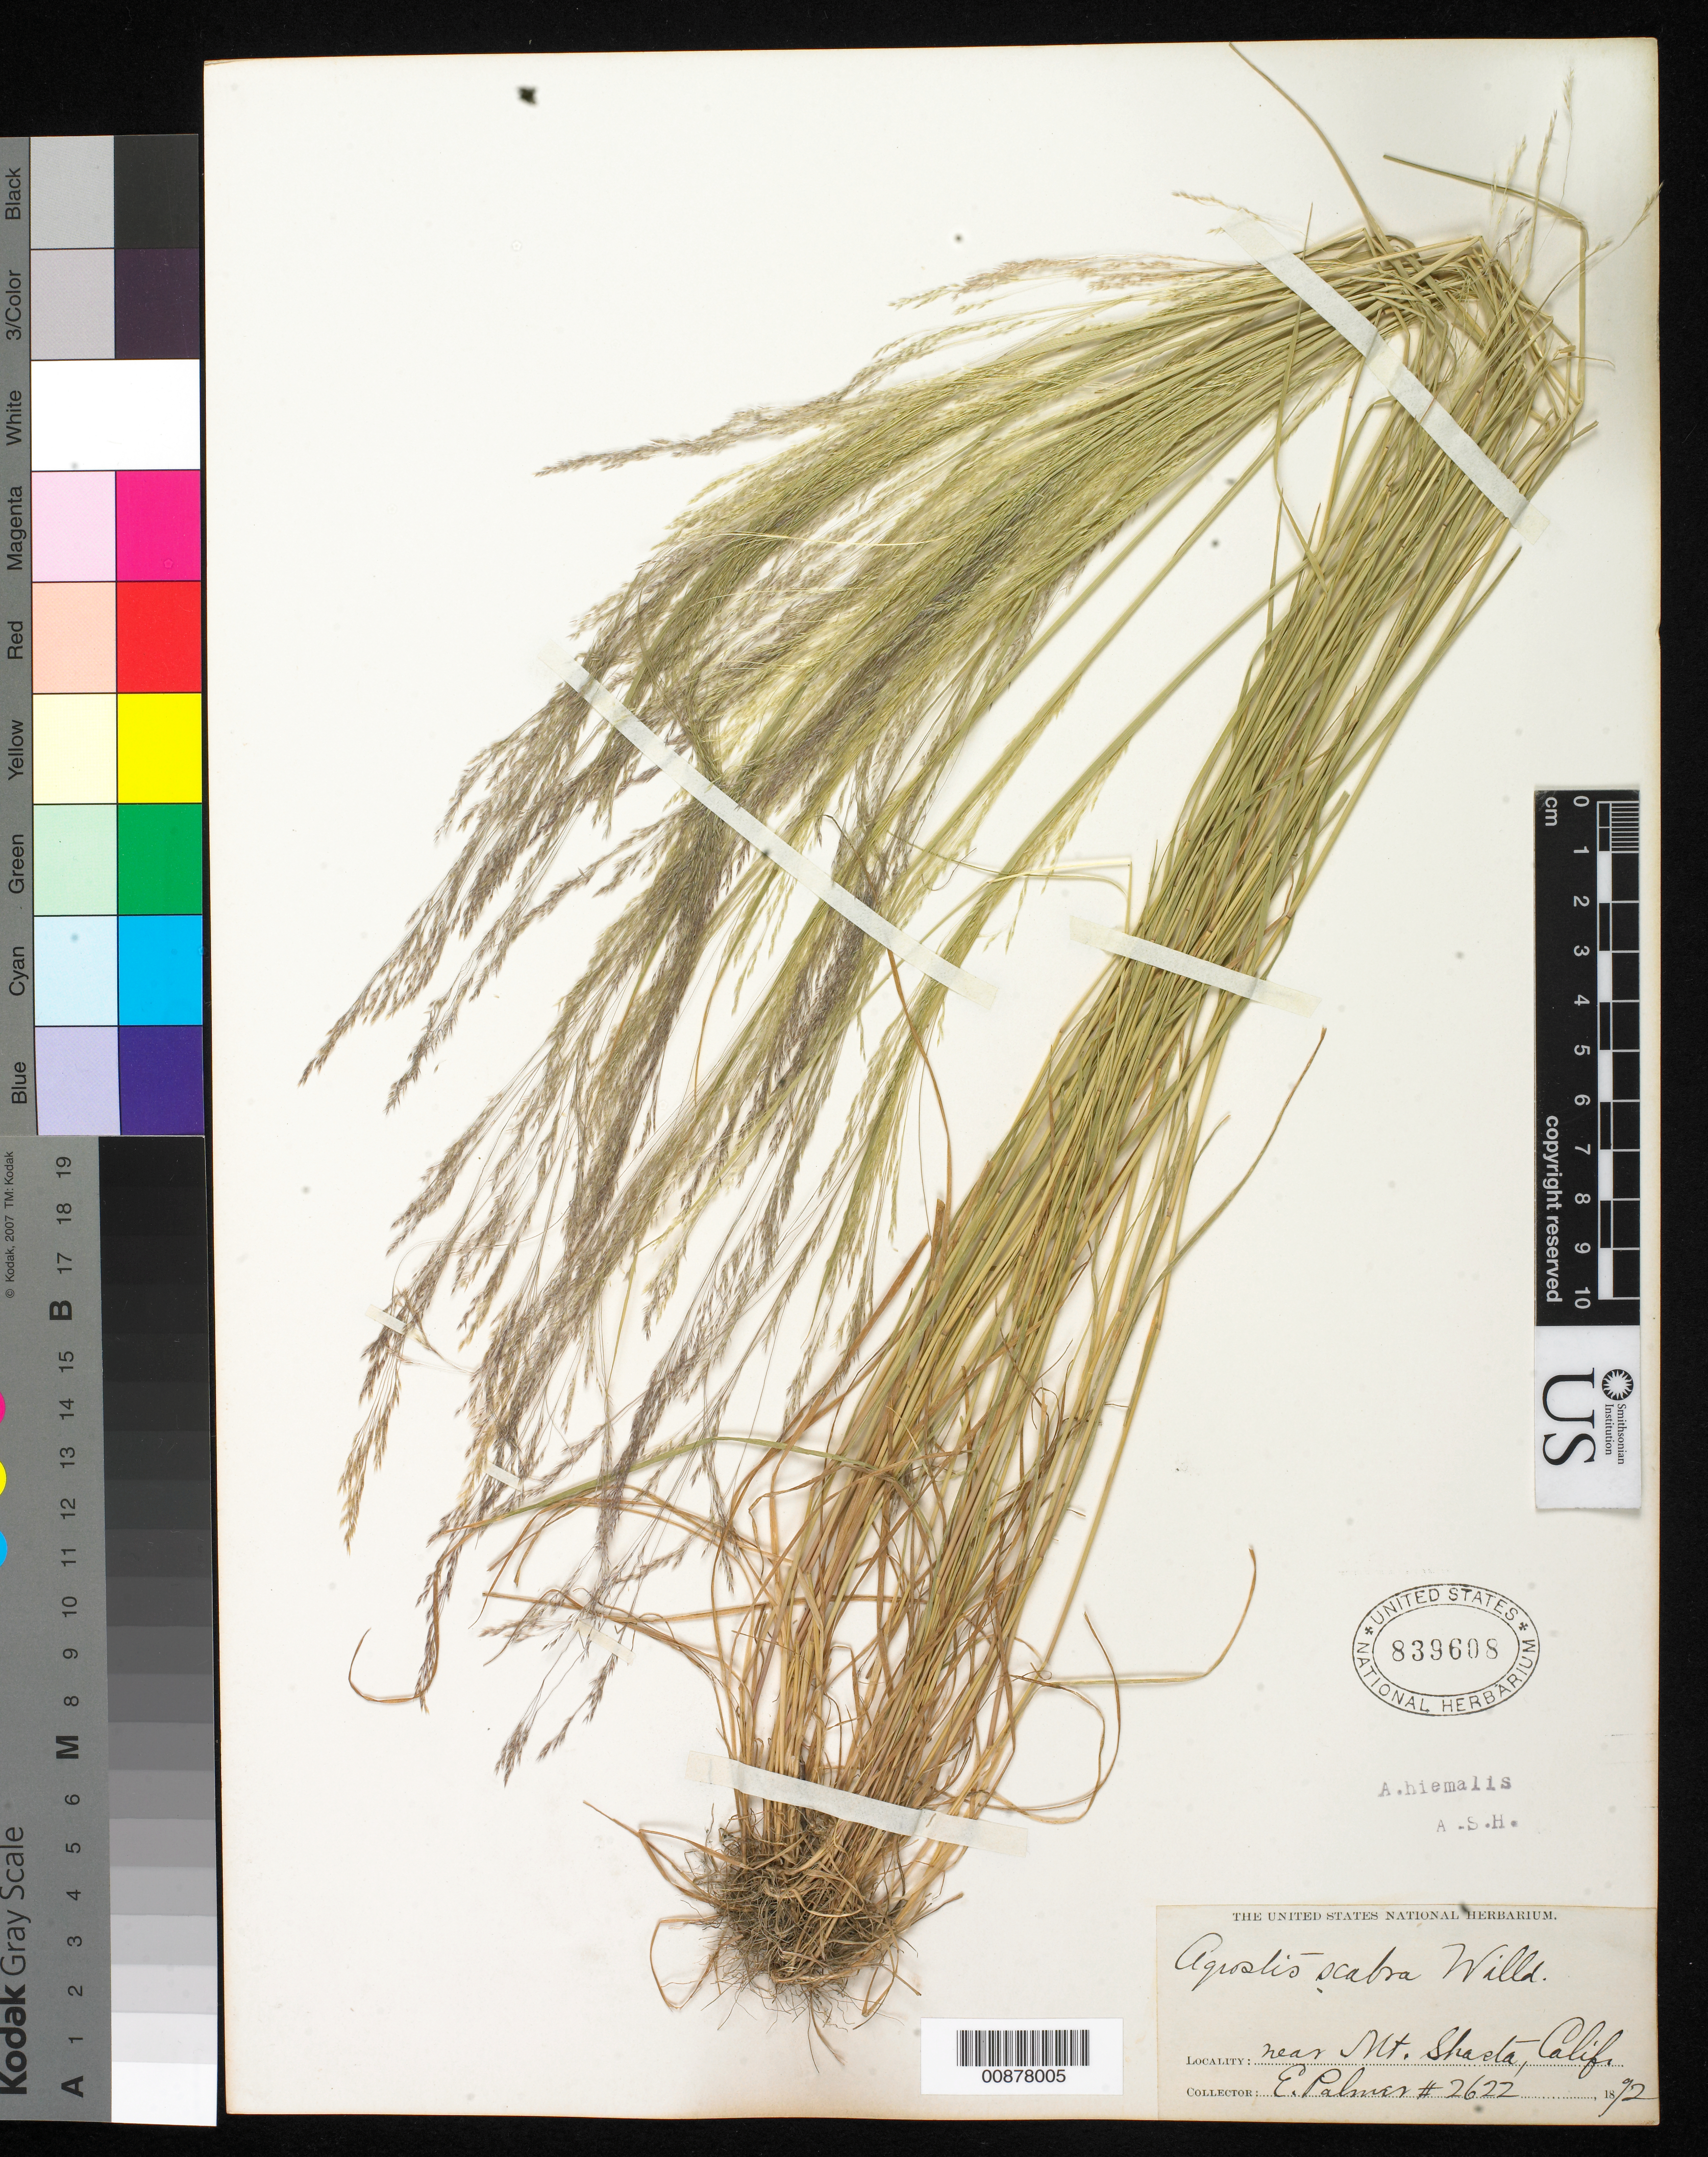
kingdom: Plantae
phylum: Tracheophyta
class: Liliopsida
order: Poales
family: Poaceae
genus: Agrostis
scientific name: Agrostis scabra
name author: Willd.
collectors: E. Palmer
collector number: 2622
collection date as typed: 1892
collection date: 1892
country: United States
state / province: California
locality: Near Mt. Shasta, California.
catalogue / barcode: US 839608